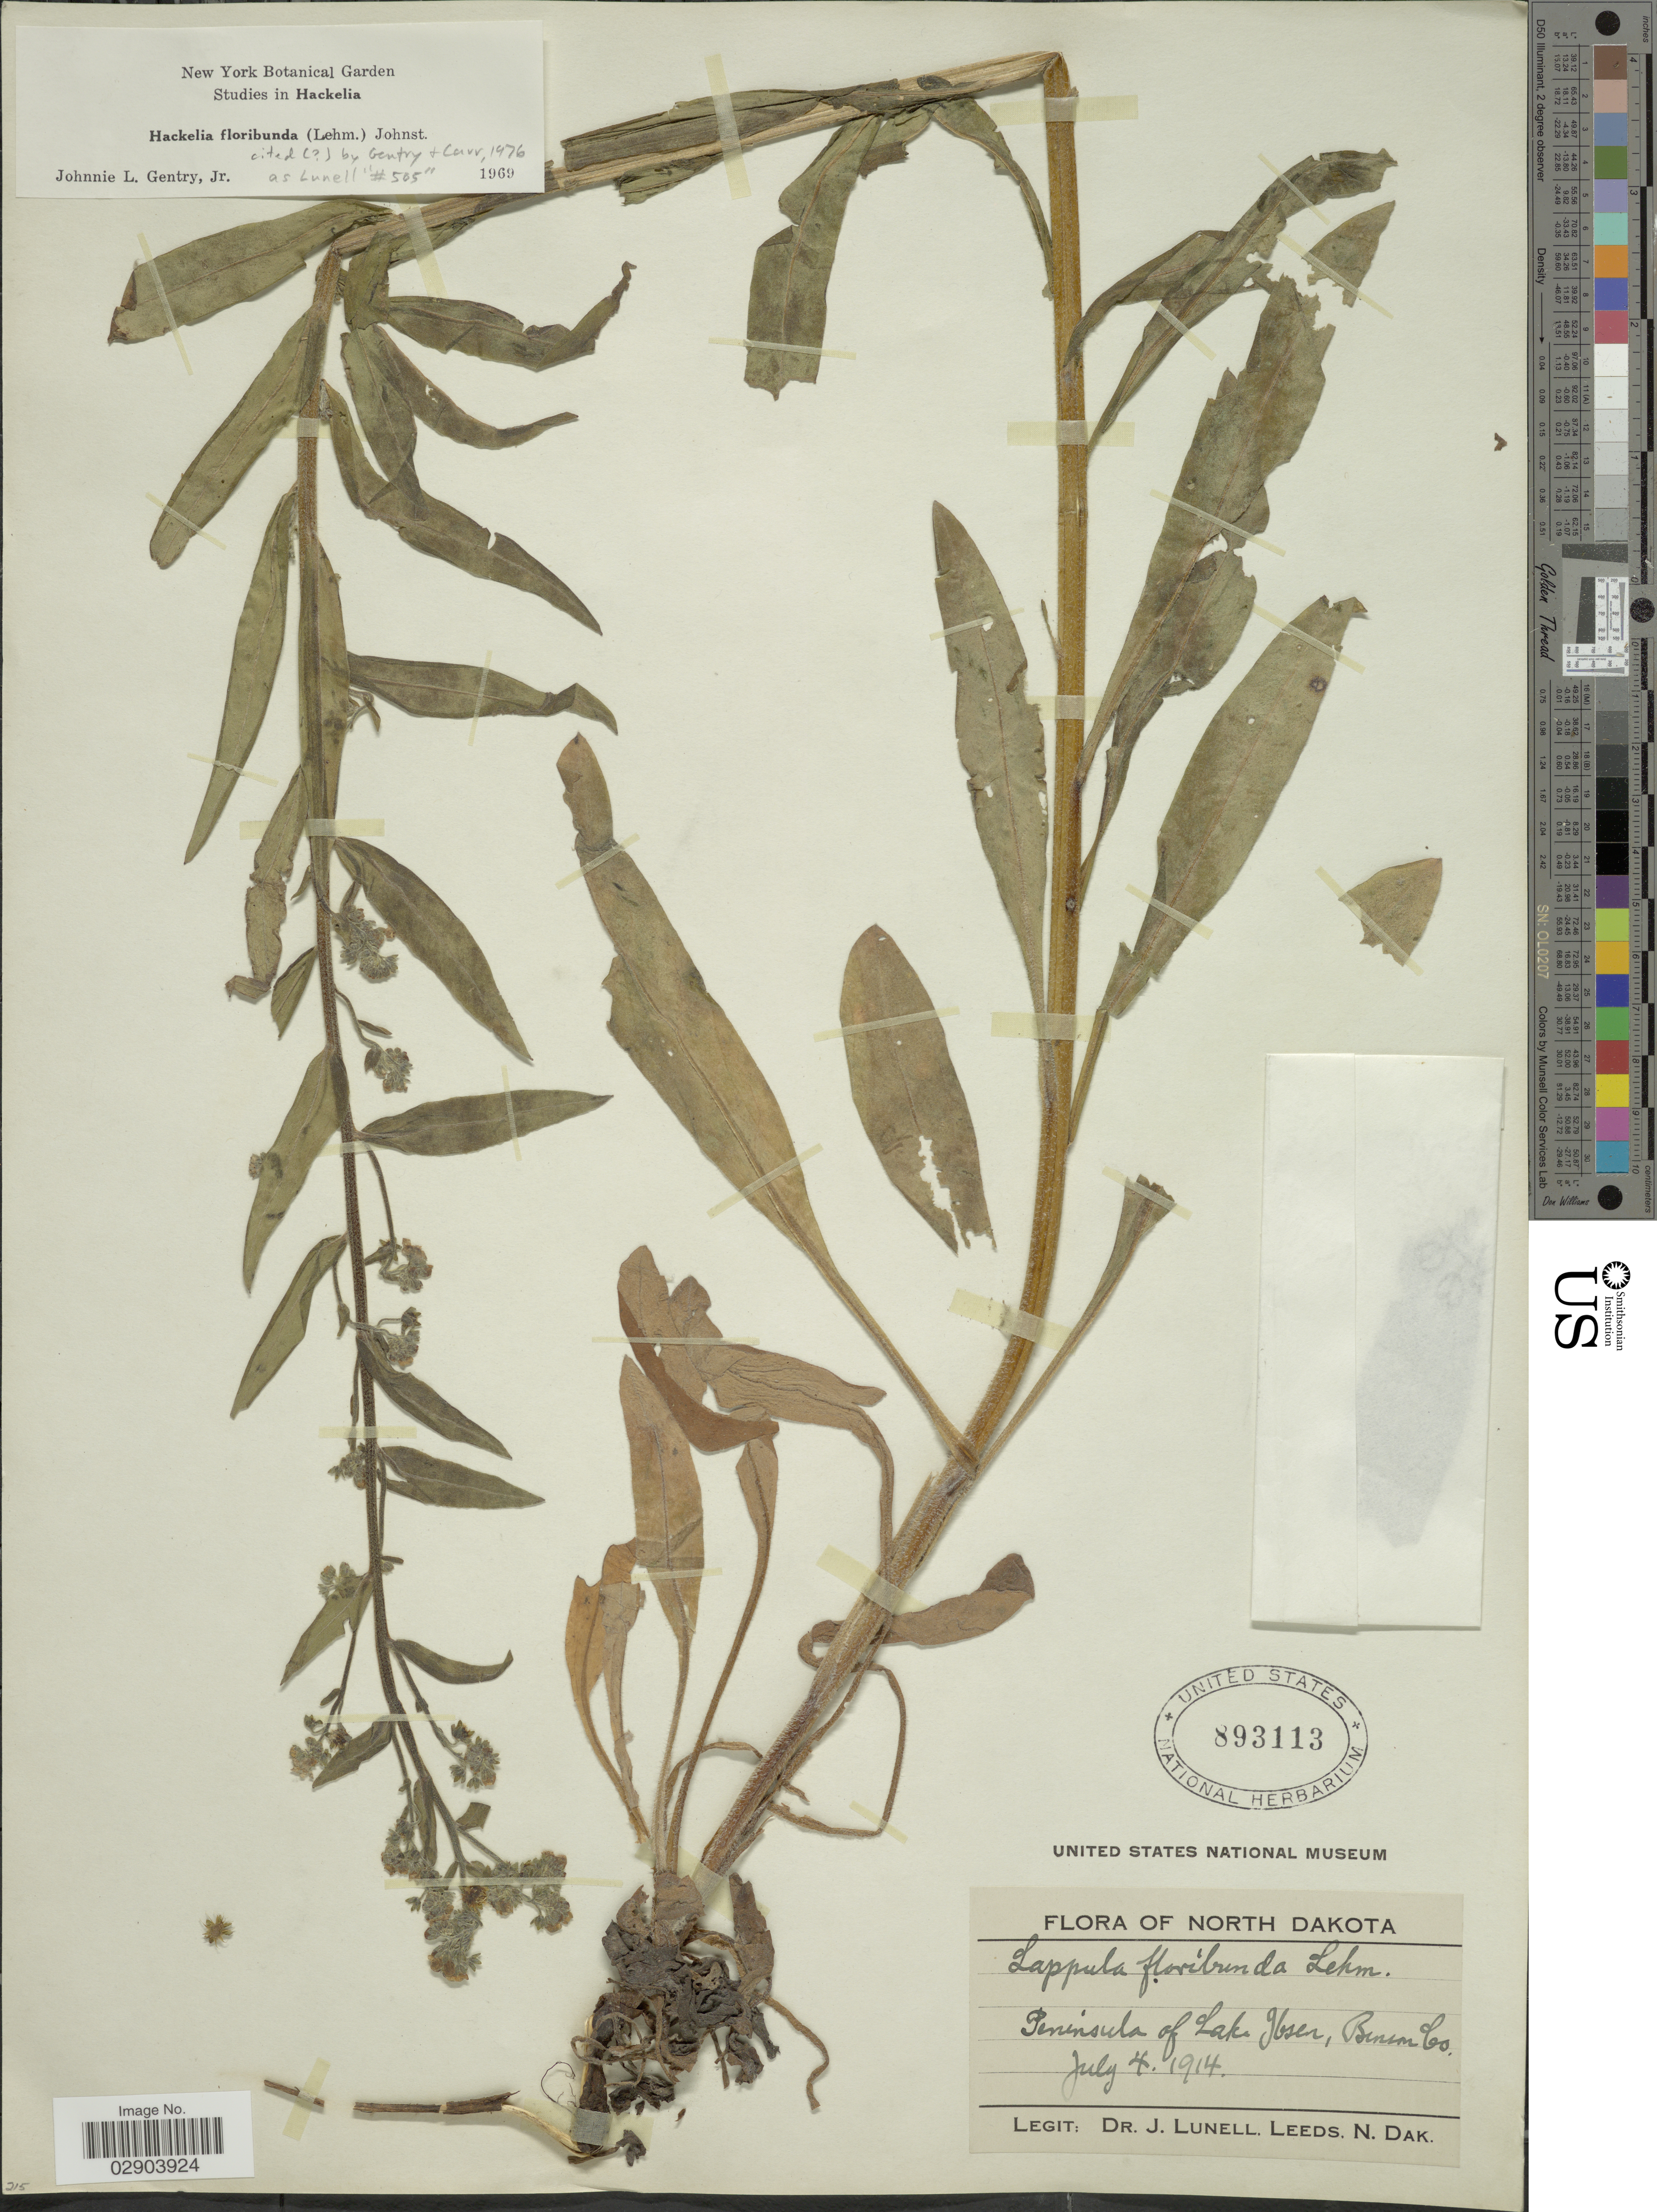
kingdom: Plantae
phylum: Tracheophyta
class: Magnoliopsida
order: Boraginales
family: Boraginaceae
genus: Hackelia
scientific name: Hackelia floribunda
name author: (Lehm.) I.M. Johnst.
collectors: J. Leeds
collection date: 1914-07-04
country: United States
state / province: North Dakota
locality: Peninsula of Lake Ibsen, Benson Co.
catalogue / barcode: US 893113